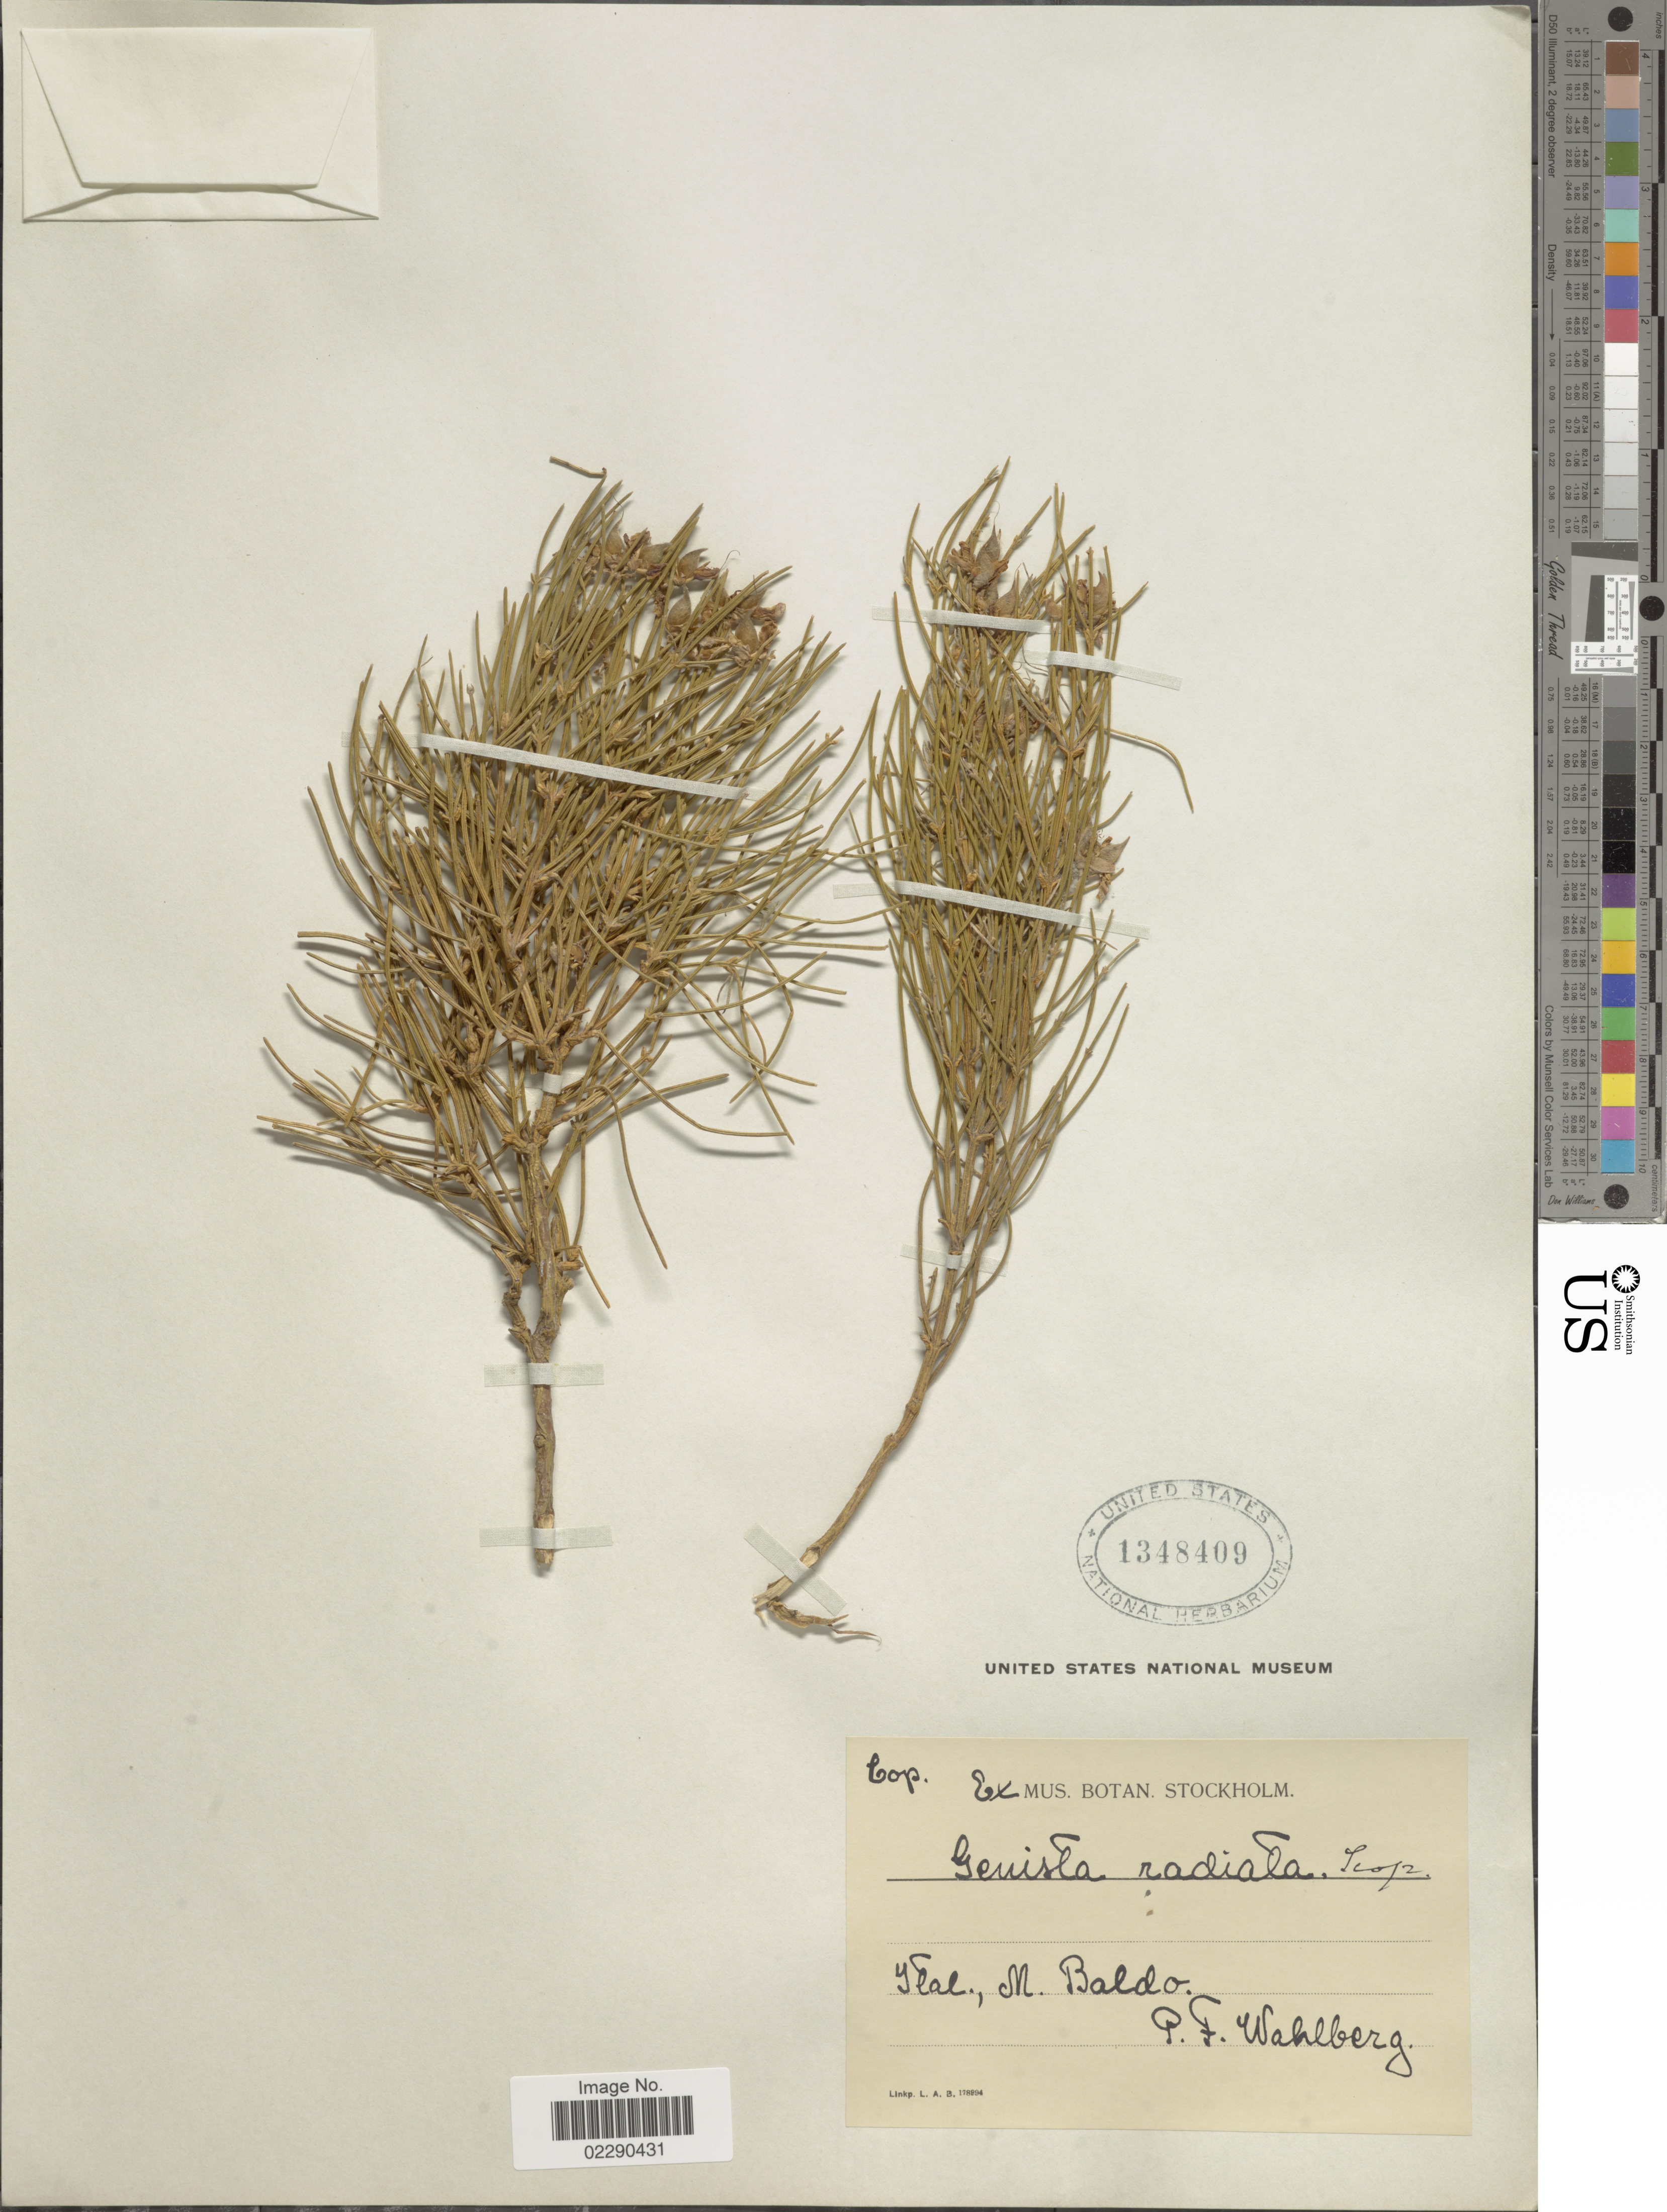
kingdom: Plantae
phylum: Tracheophyta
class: Magnoliopsida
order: Fabales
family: Fabaceae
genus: Genista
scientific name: Genista radiata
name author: (L.) Scop.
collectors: P. Wahlberg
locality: Ylal [interpreted], M. Baldo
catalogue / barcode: US 1348409